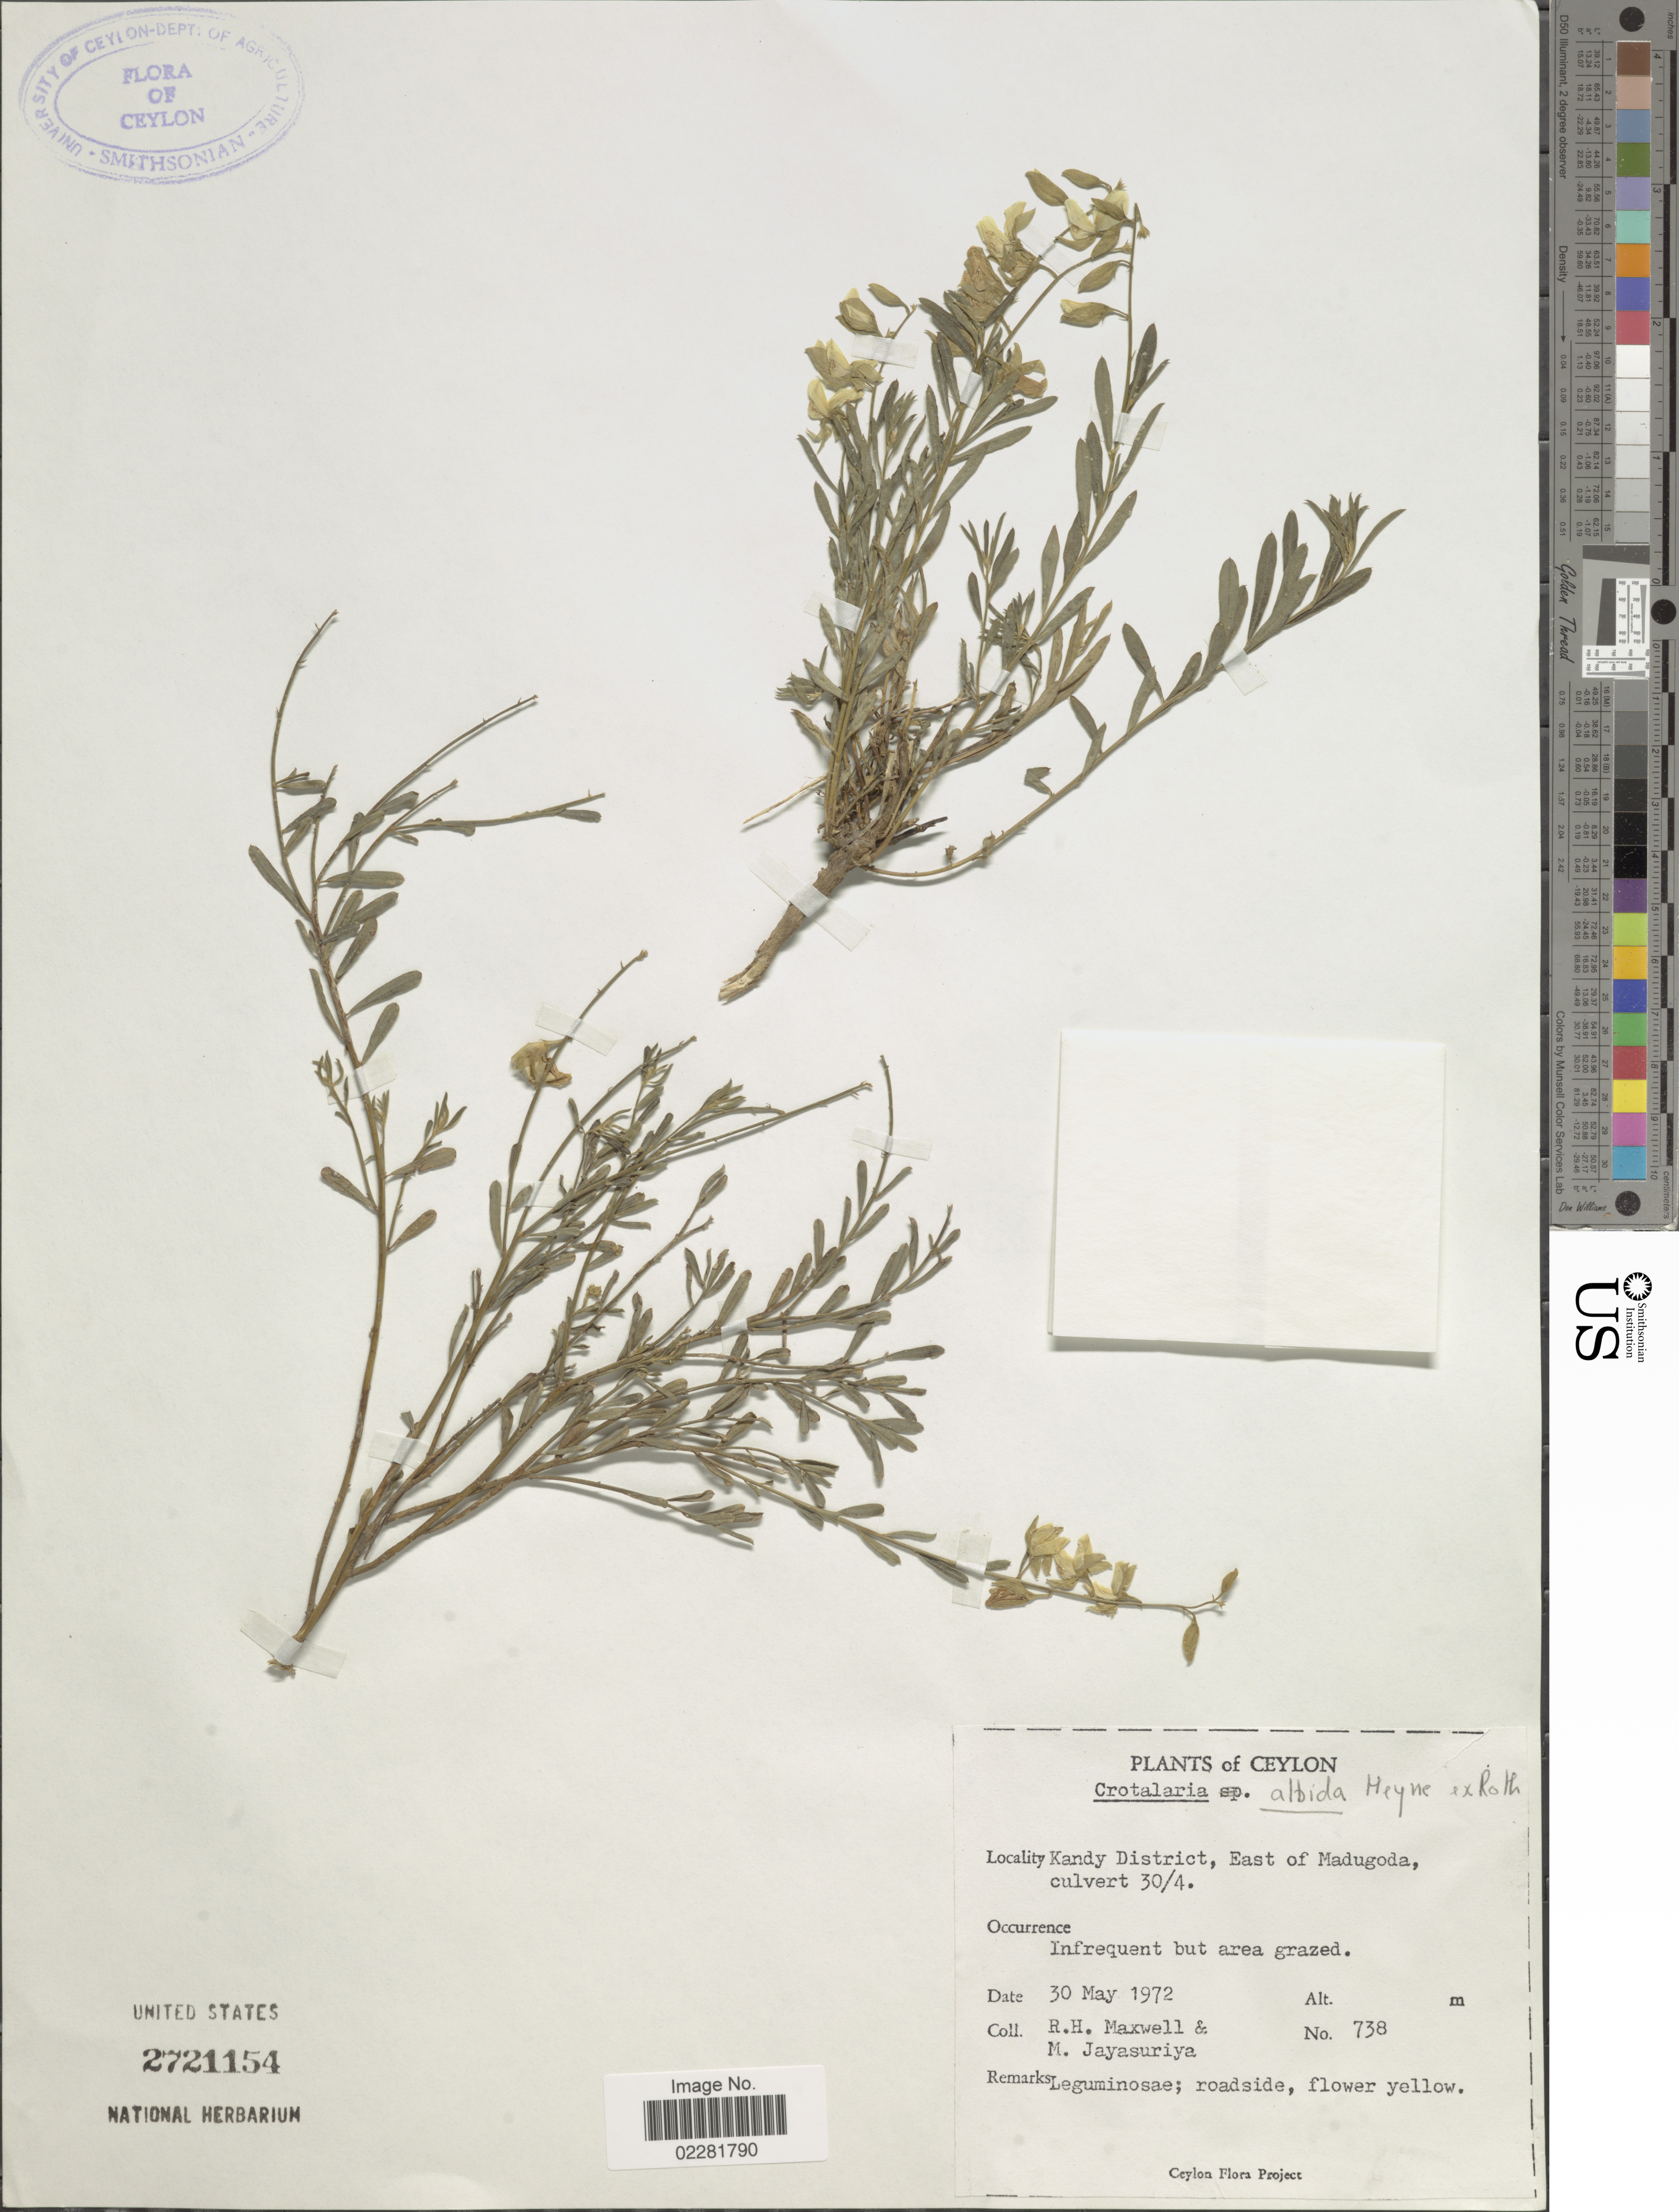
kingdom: Plantae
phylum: Tracheophyta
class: Magnoliopsida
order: Fabales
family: Fabaceae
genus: Crotalaria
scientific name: Crotalaria albida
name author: B. Heyne ex Roth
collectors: R. Maxwell & M. Jayasuriya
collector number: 738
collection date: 1972-05-30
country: Sri Lanka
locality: Ceylon, Kandy District, East of Madugoda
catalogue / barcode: US 2721154